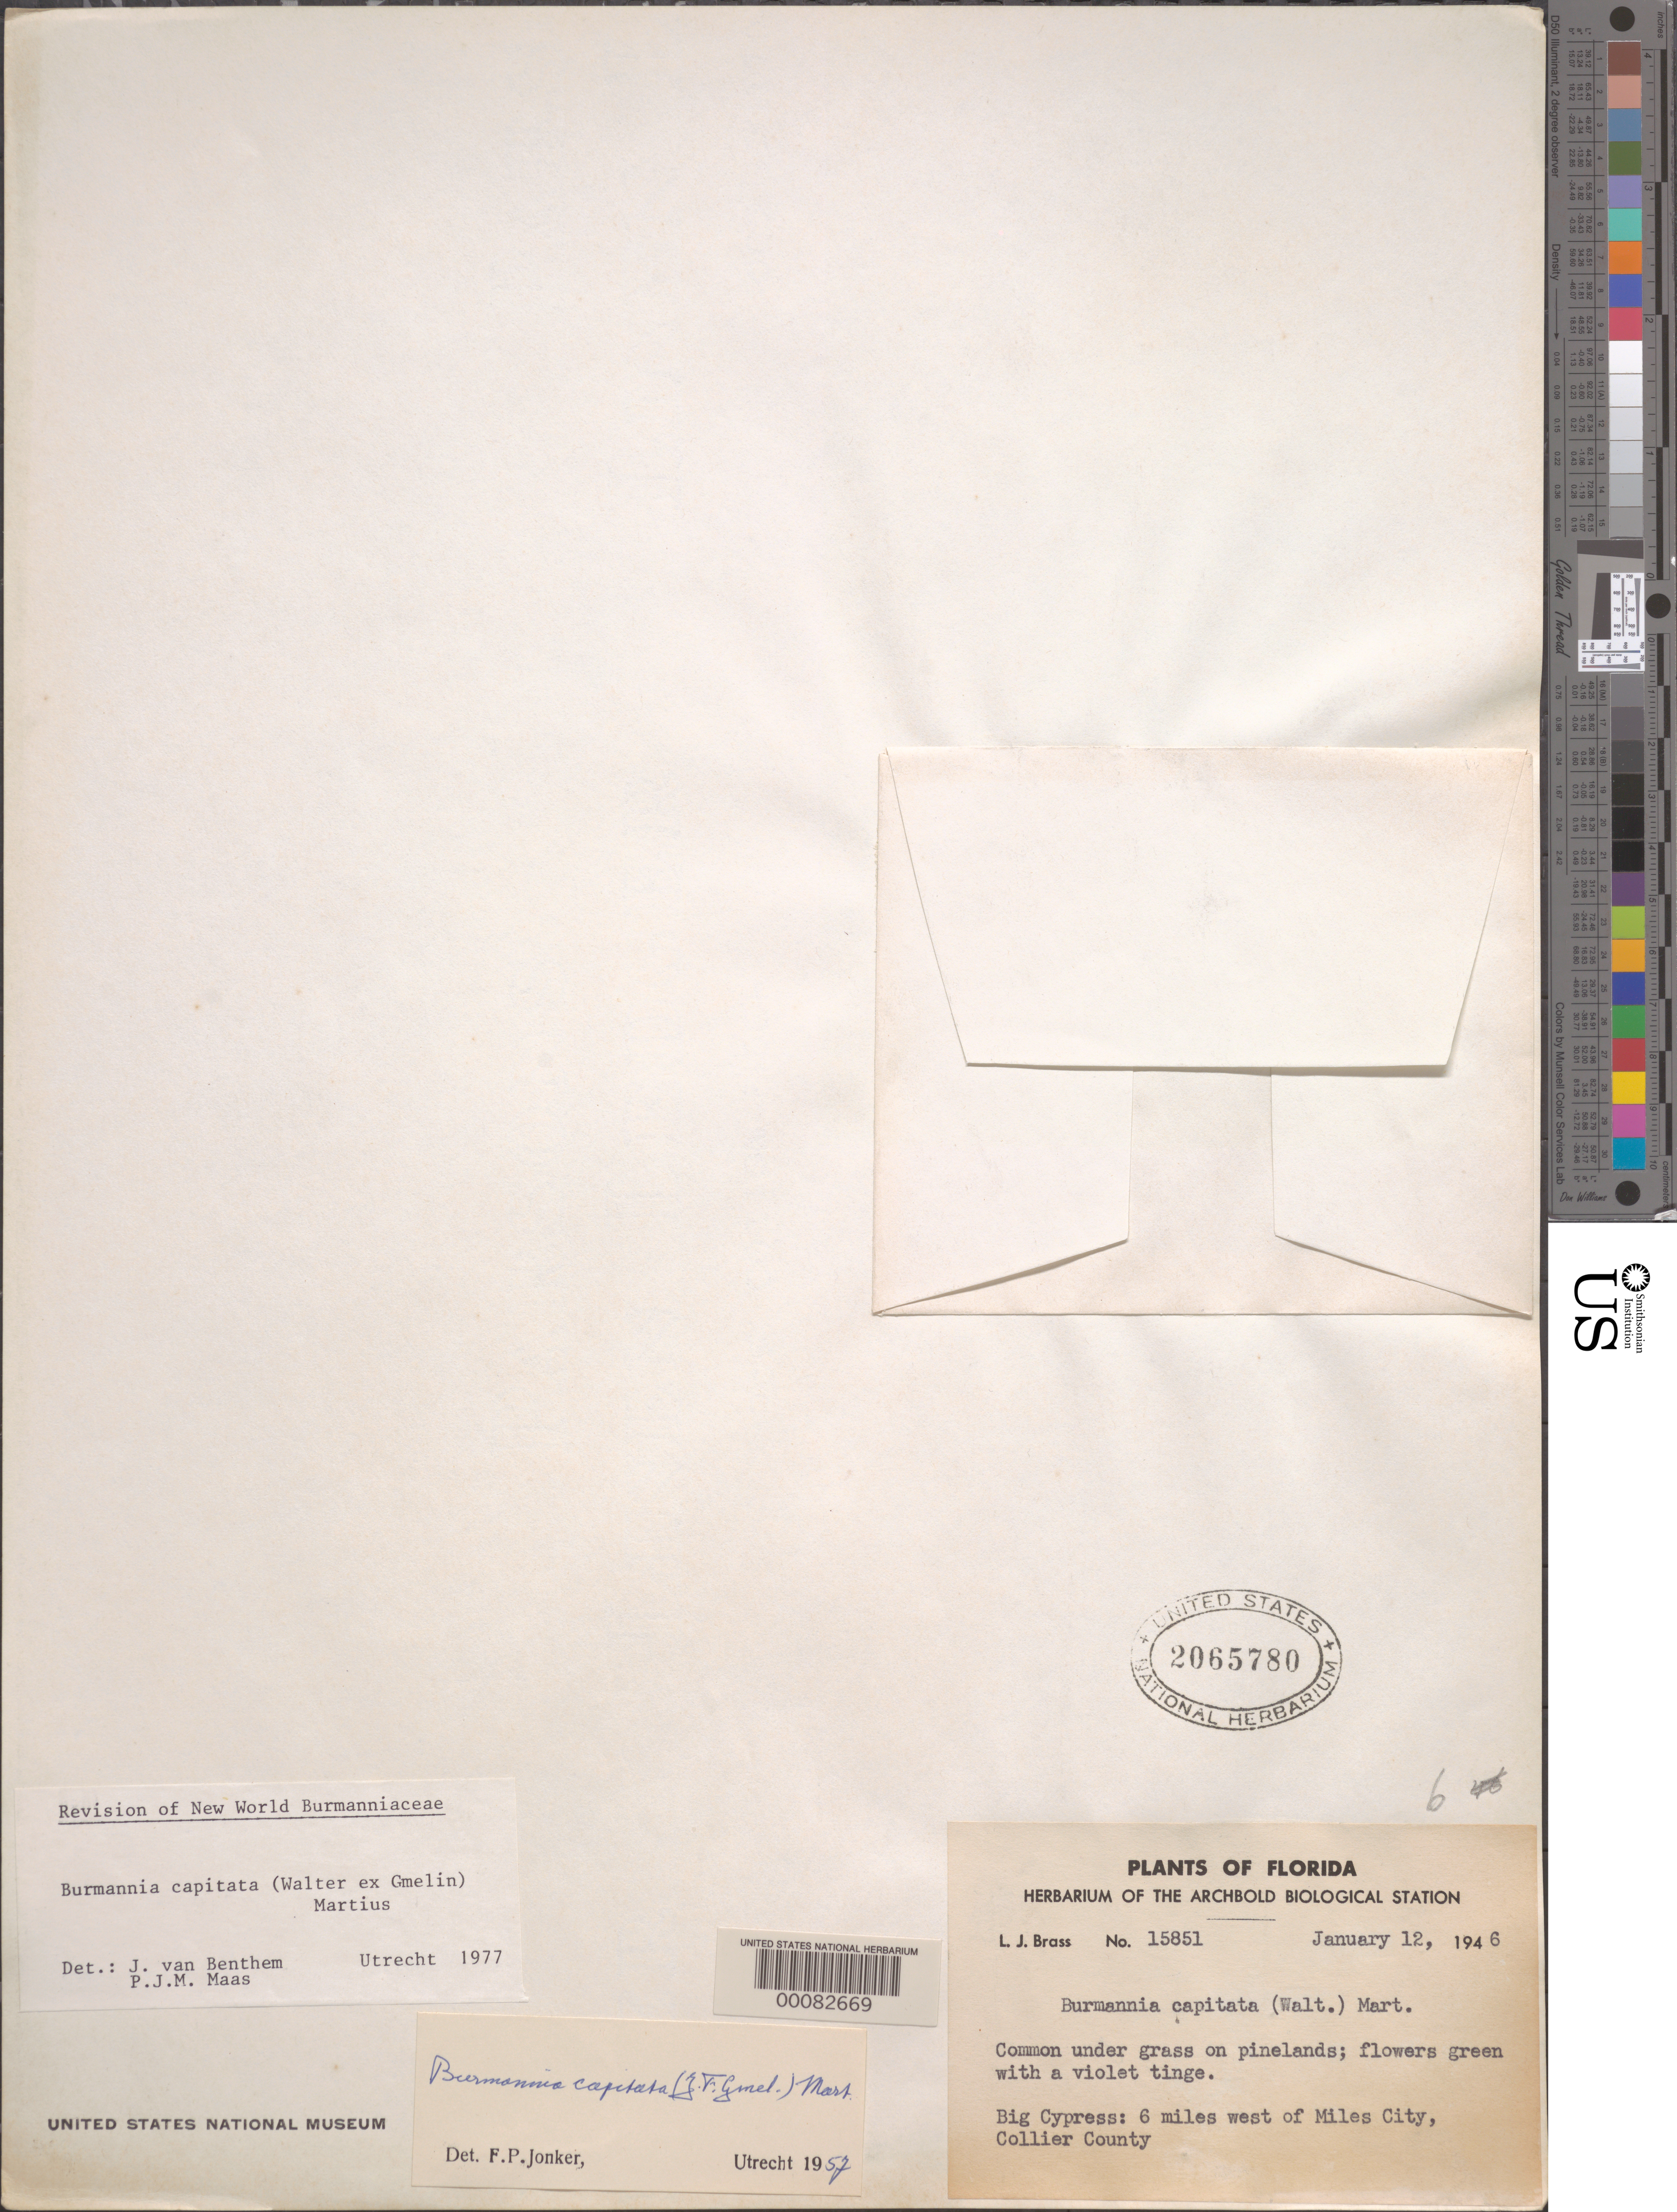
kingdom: Plantae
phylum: Tracheophyta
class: Liliopsida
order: Dioscoreales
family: Burmanniaceae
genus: Burmannia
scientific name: Burmannia capitata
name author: (Walter ex J.F. Gmel.) Mart.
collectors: L. J. Brass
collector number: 15851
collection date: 1946-01-12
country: United States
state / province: Florida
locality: Big Cypress: 6 miles west of Miles City, Collier County.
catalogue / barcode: US 2065780